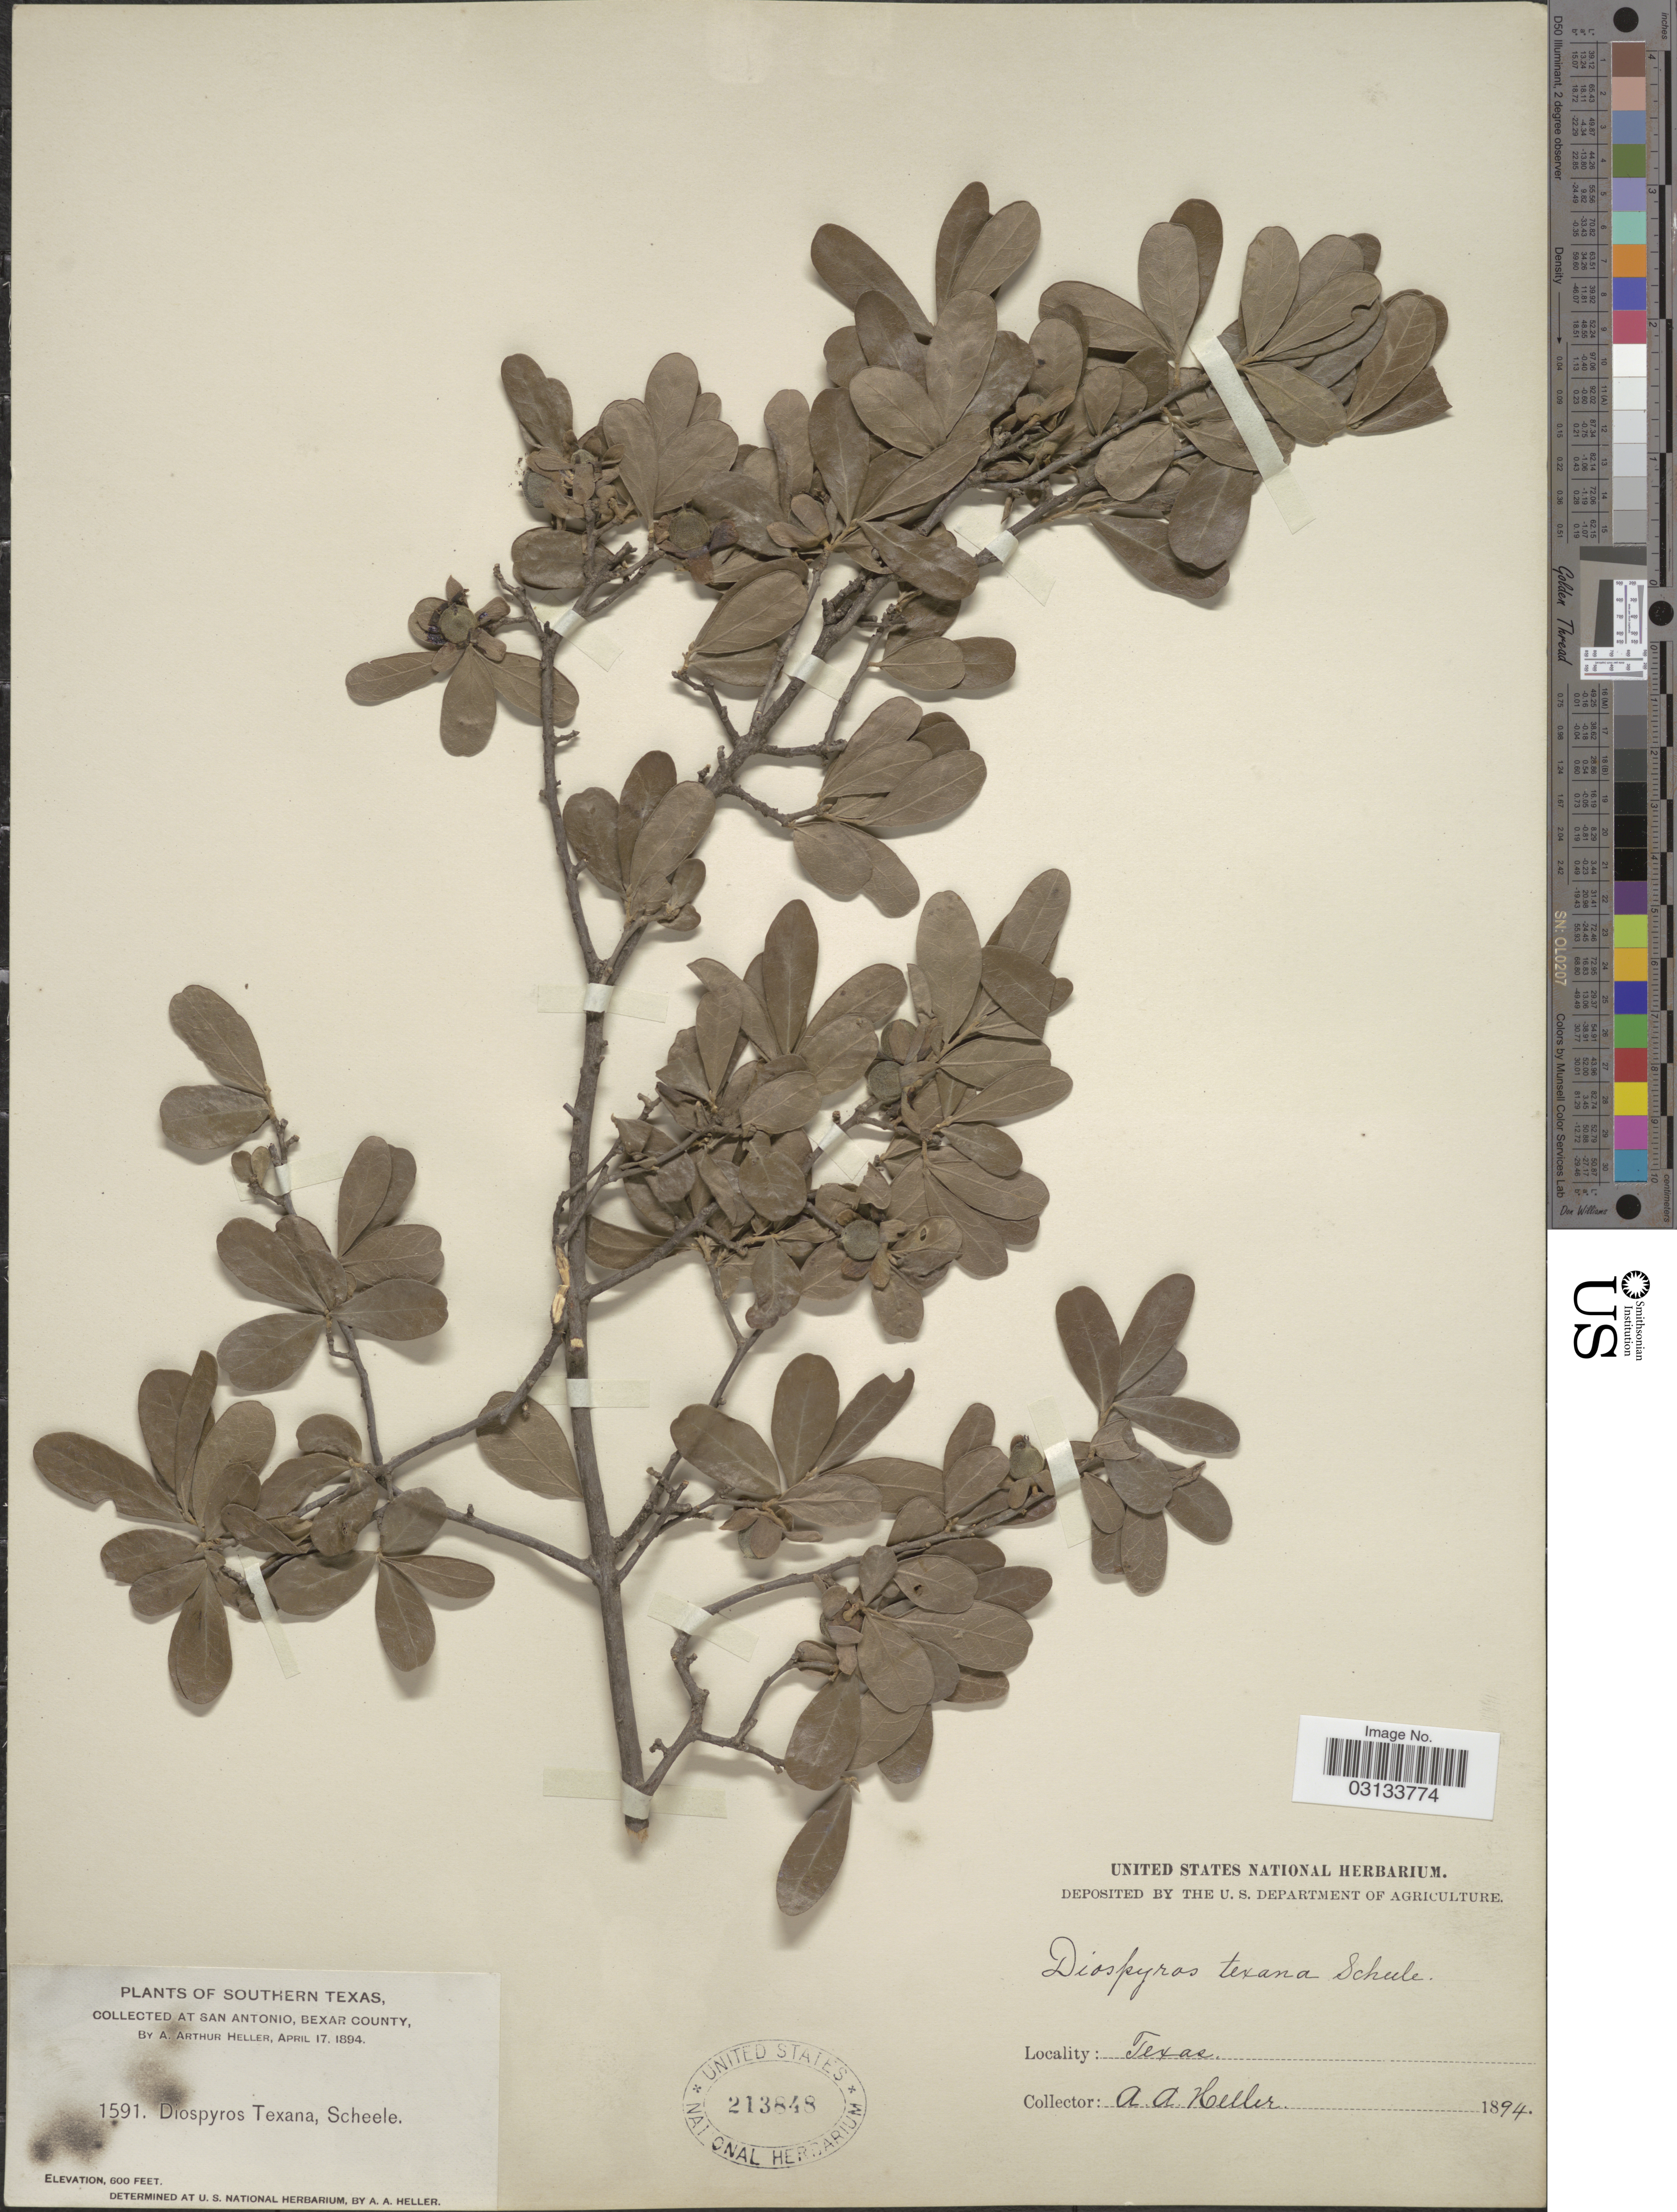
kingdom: Plantae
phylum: Tracheophyta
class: Magnoliopsida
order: Ericales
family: Ebenaceae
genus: Diospyros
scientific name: Diospyros texana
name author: Scheele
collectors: A. A. Heller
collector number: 1591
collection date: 1894-04-17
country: United States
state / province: Texas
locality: Southern Texas. Collected at San Antonio, Bexar County.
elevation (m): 183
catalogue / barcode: US 213848